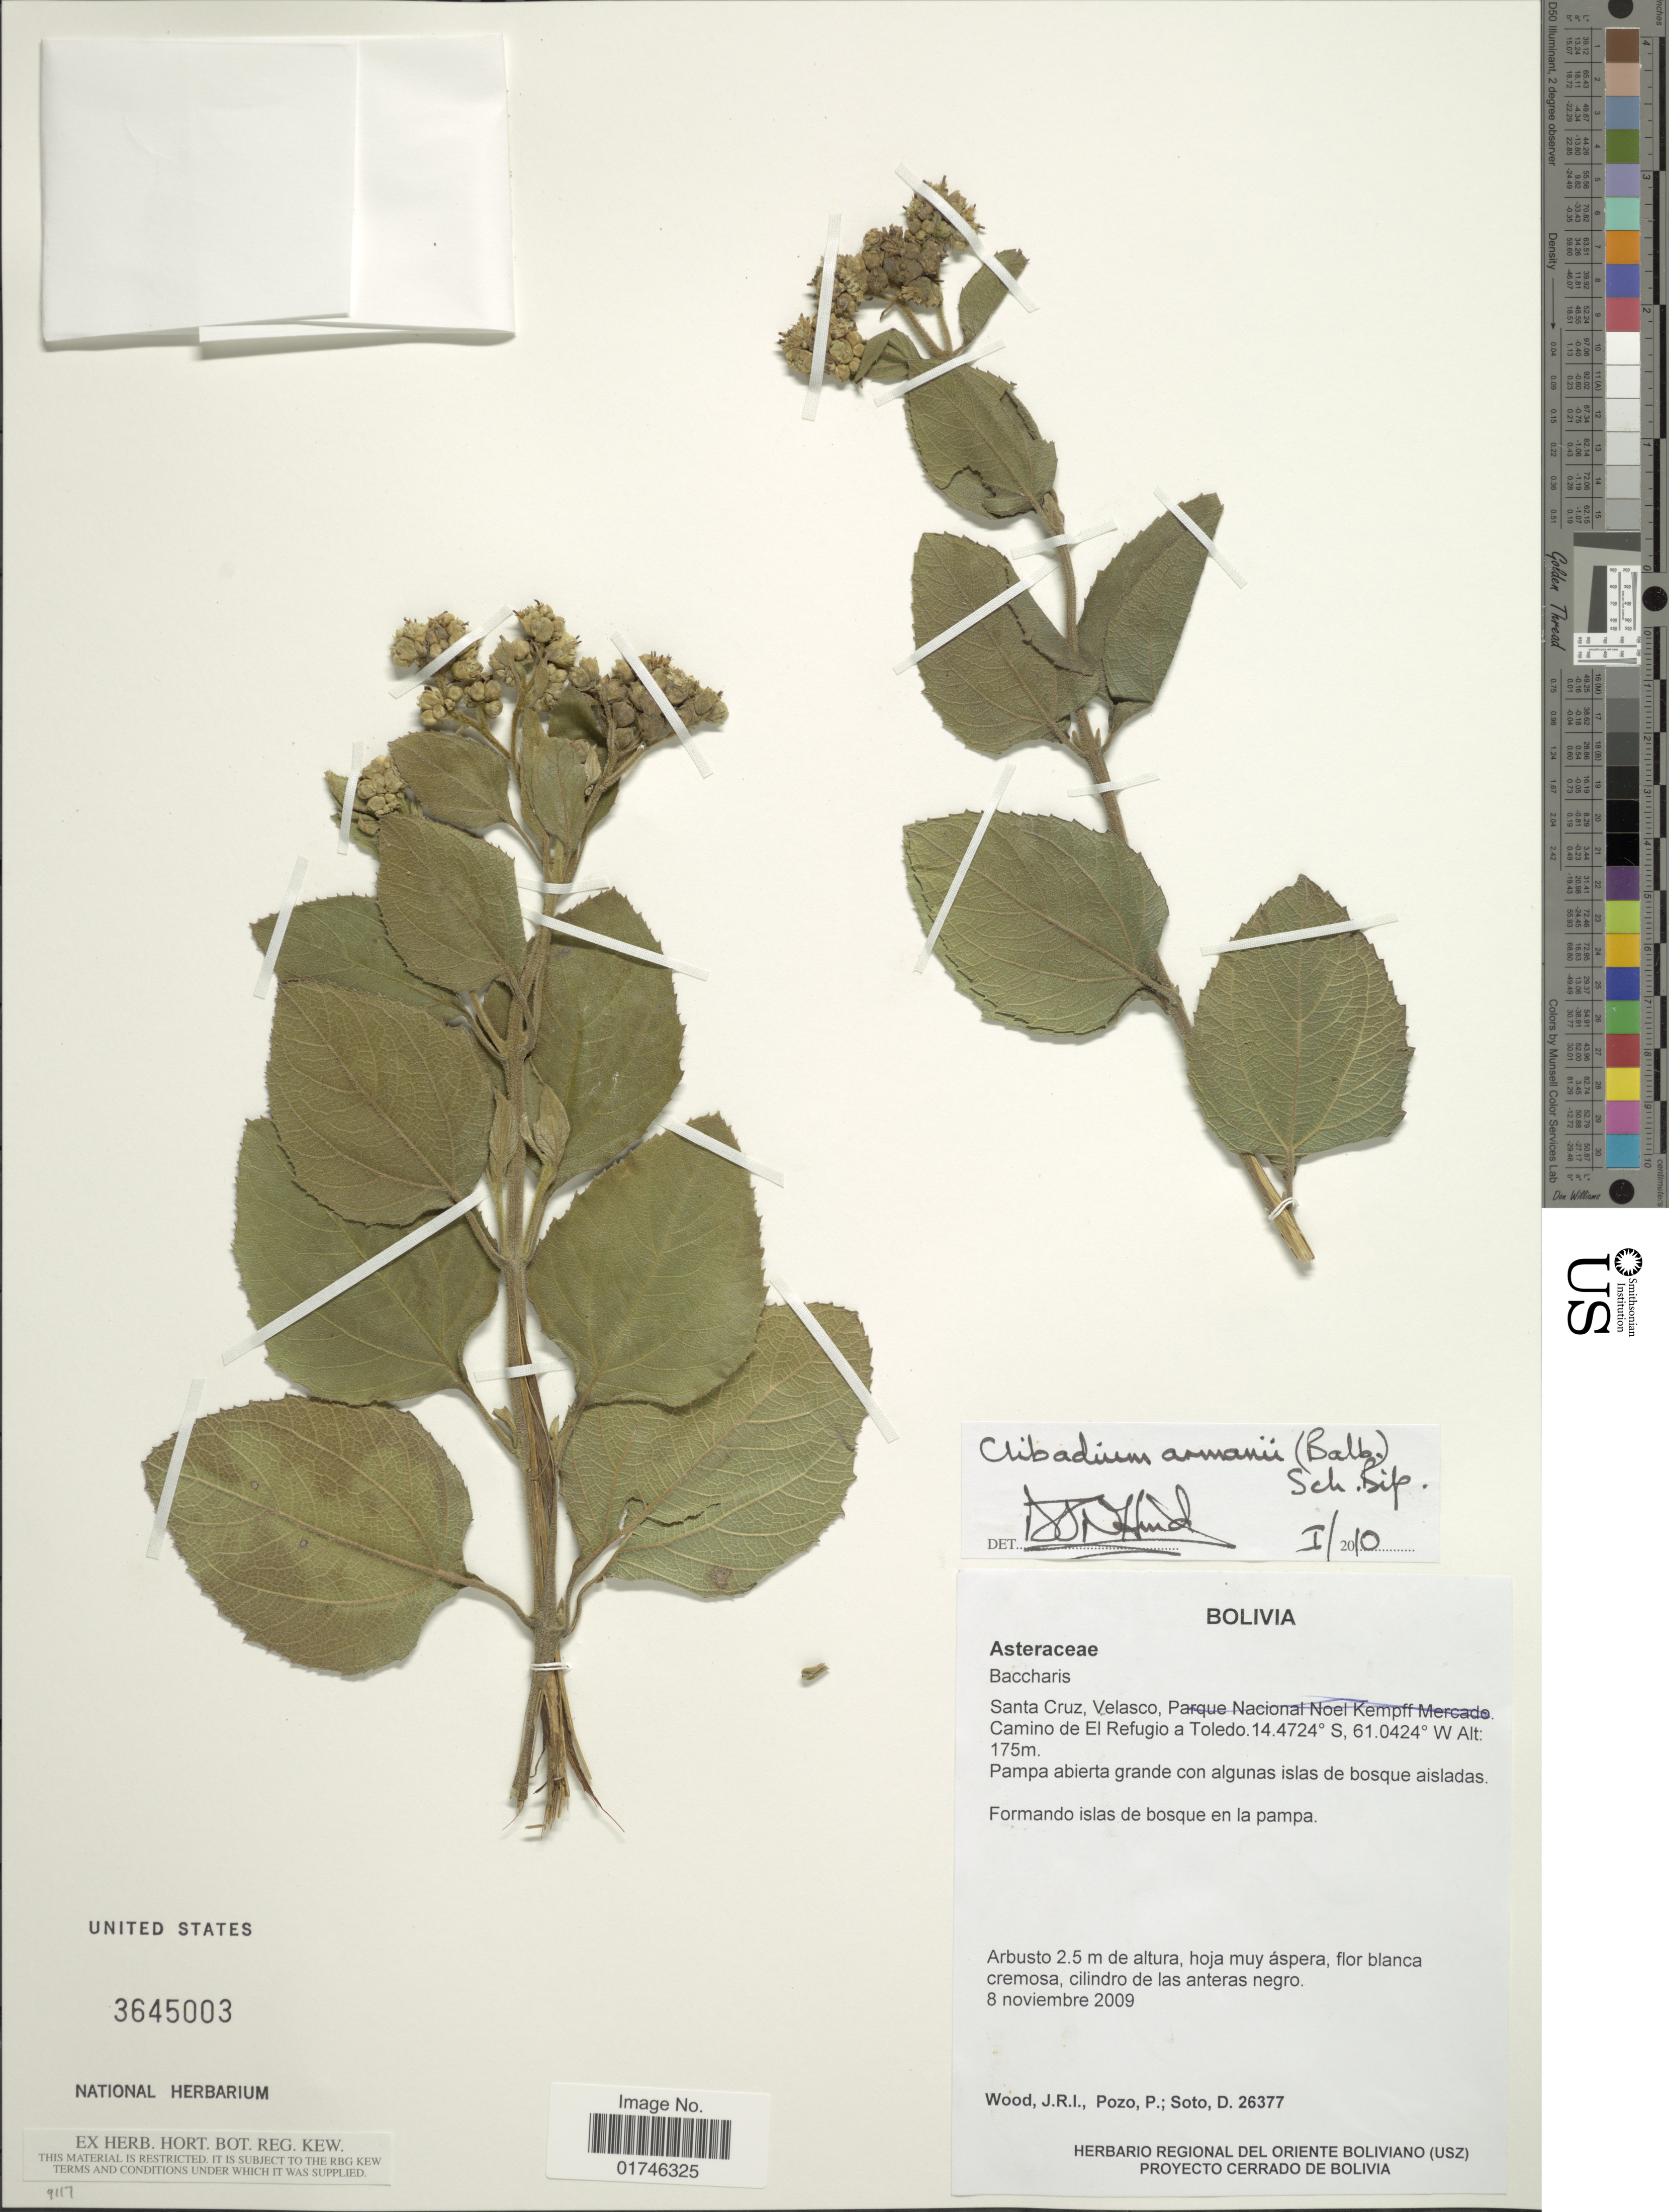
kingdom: Plantae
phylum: Tracheophyta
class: Magnoliopsida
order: Asterales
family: Asteraceae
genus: Clibadium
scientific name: Clibadium armanii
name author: (Balb.) Sch. Bip. & O.E. Schulz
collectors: J. R. I. Wood, P. Pozo & D. Soto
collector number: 26377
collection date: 2009-11-08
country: Bolivia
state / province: Santa Cruz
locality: Santa Cruz, Velasco, Camino de El Refugio a Toledo.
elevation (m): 175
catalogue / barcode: US 3645003